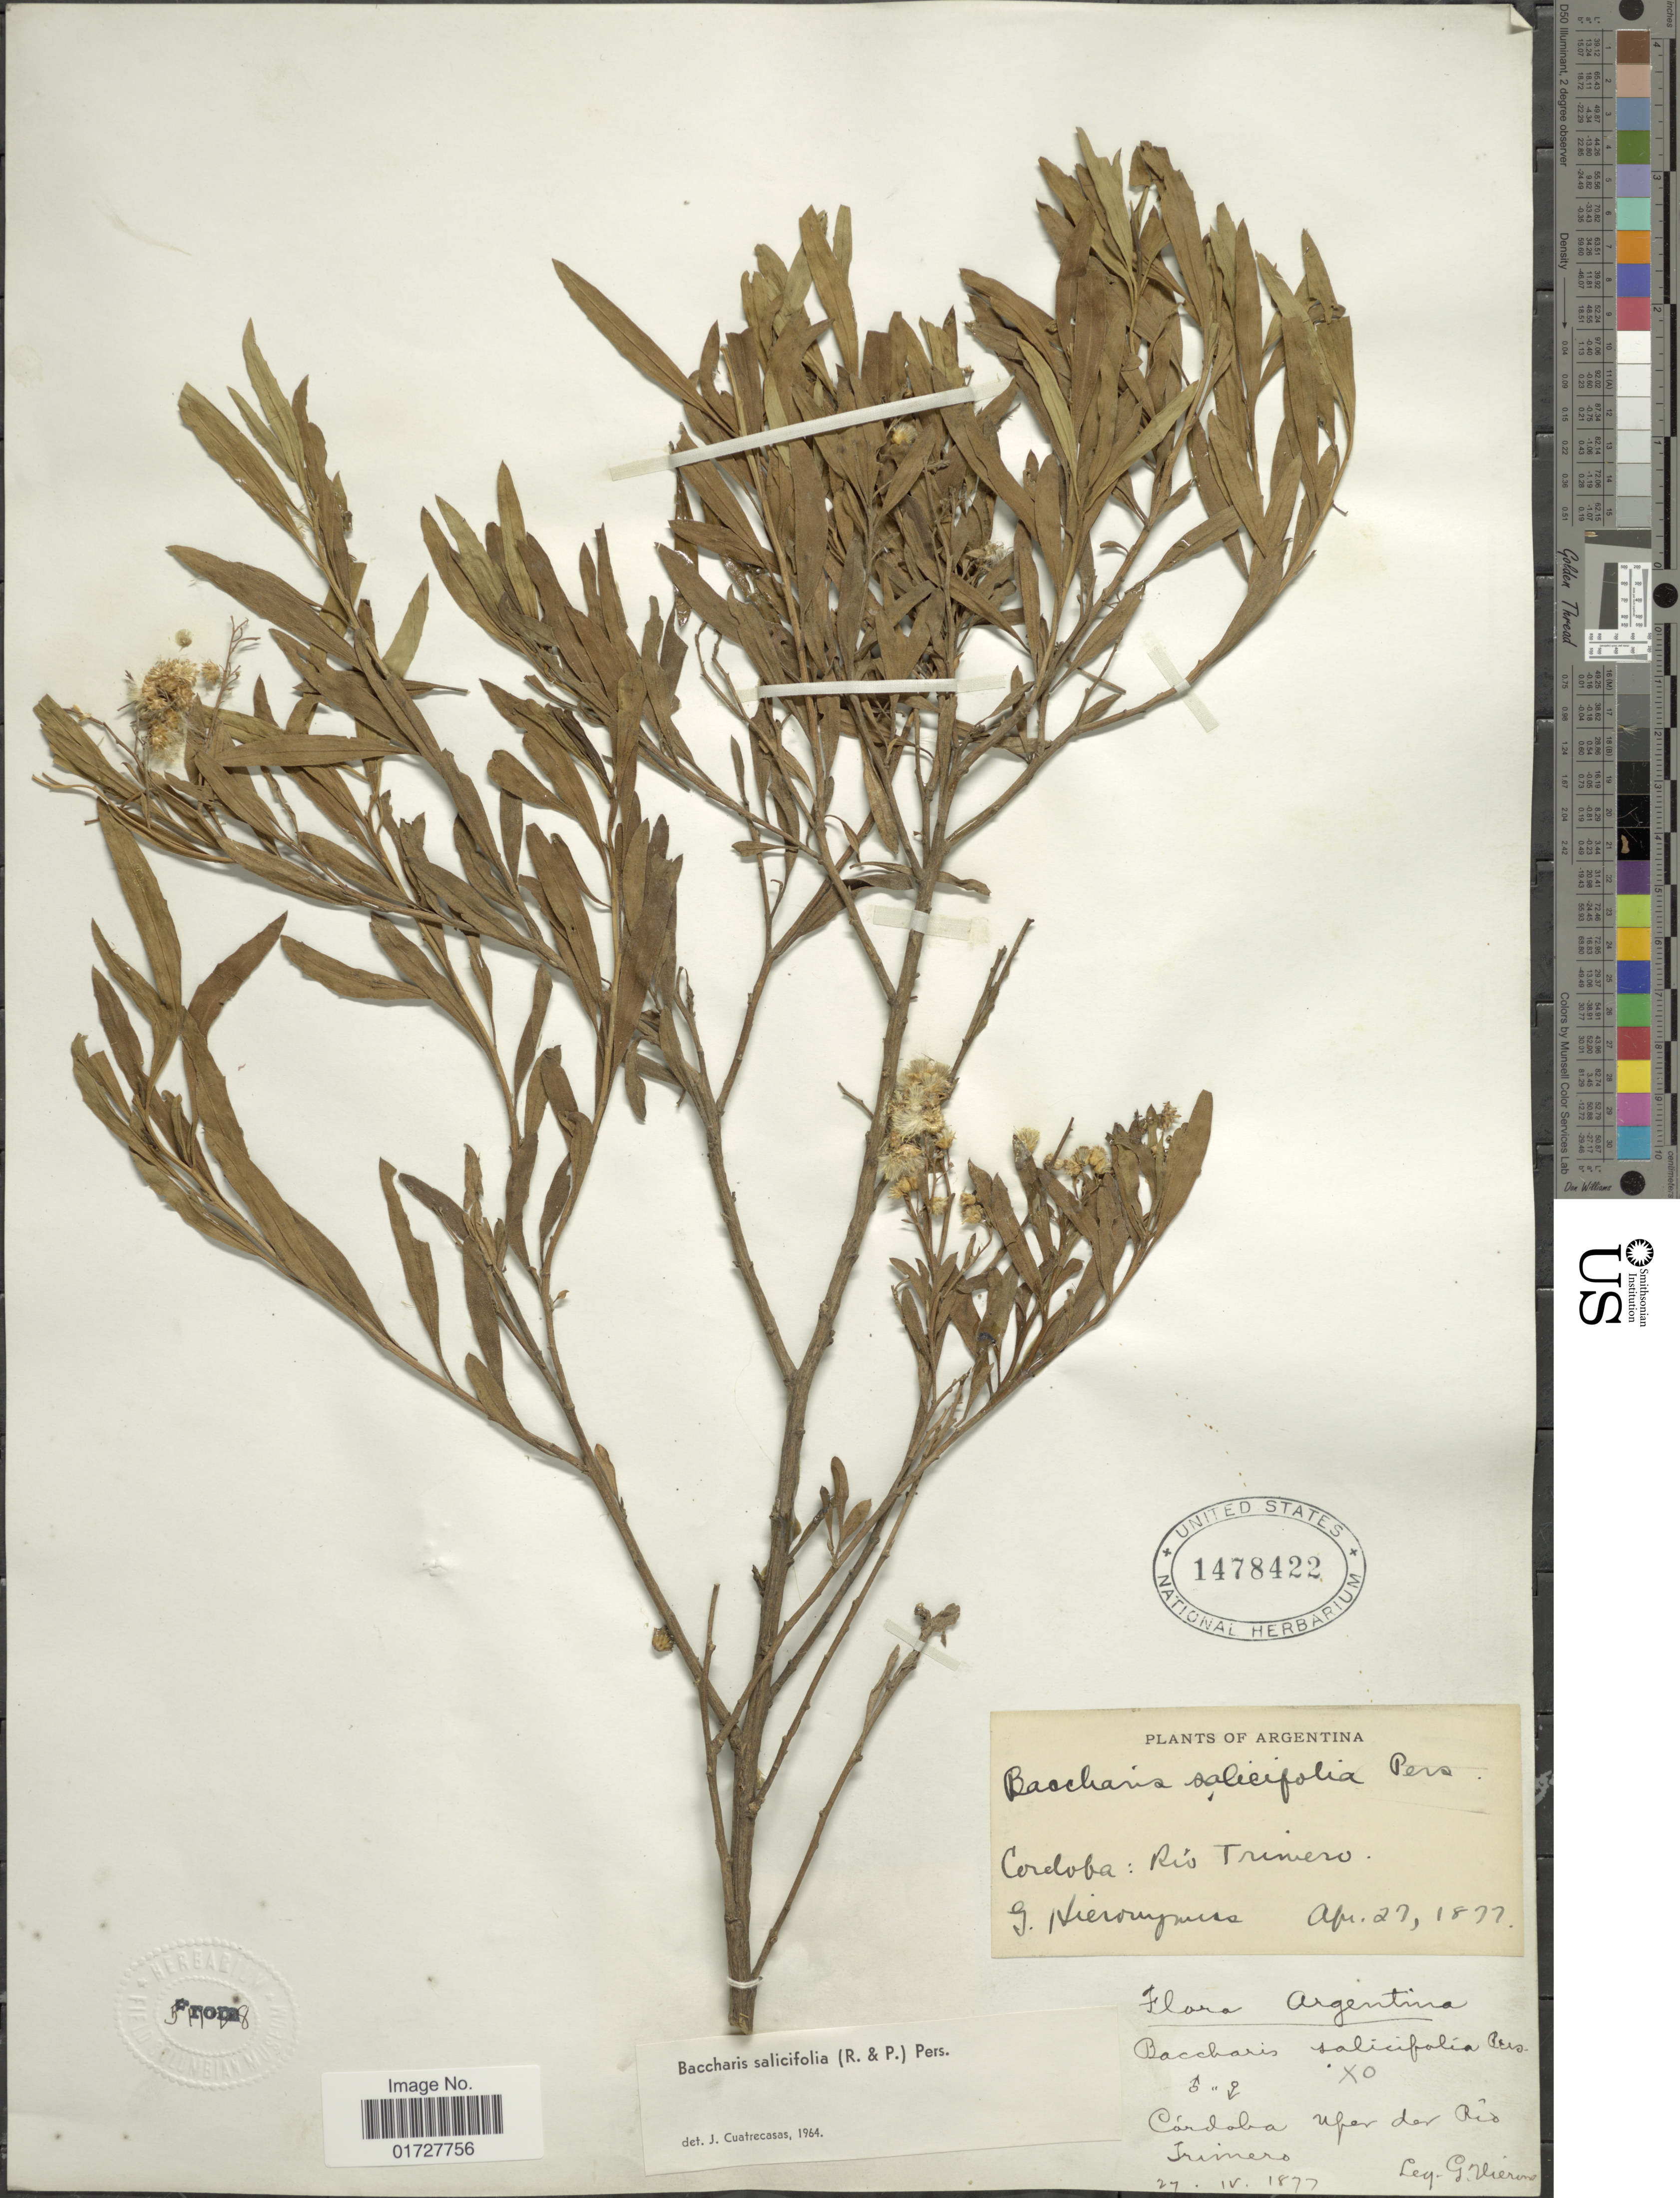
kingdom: Plantae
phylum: Tracheophyta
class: Magnoliopsida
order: Asterales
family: Asteraceae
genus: Baccharis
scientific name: Baccharis salicifolia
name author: (Ruiz & Pav.) Pers.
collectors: G. H. Hieronymus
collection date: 1877-04-27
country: Argentina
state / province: Cordoba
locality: Rio Trimero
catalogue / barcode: US 1478422